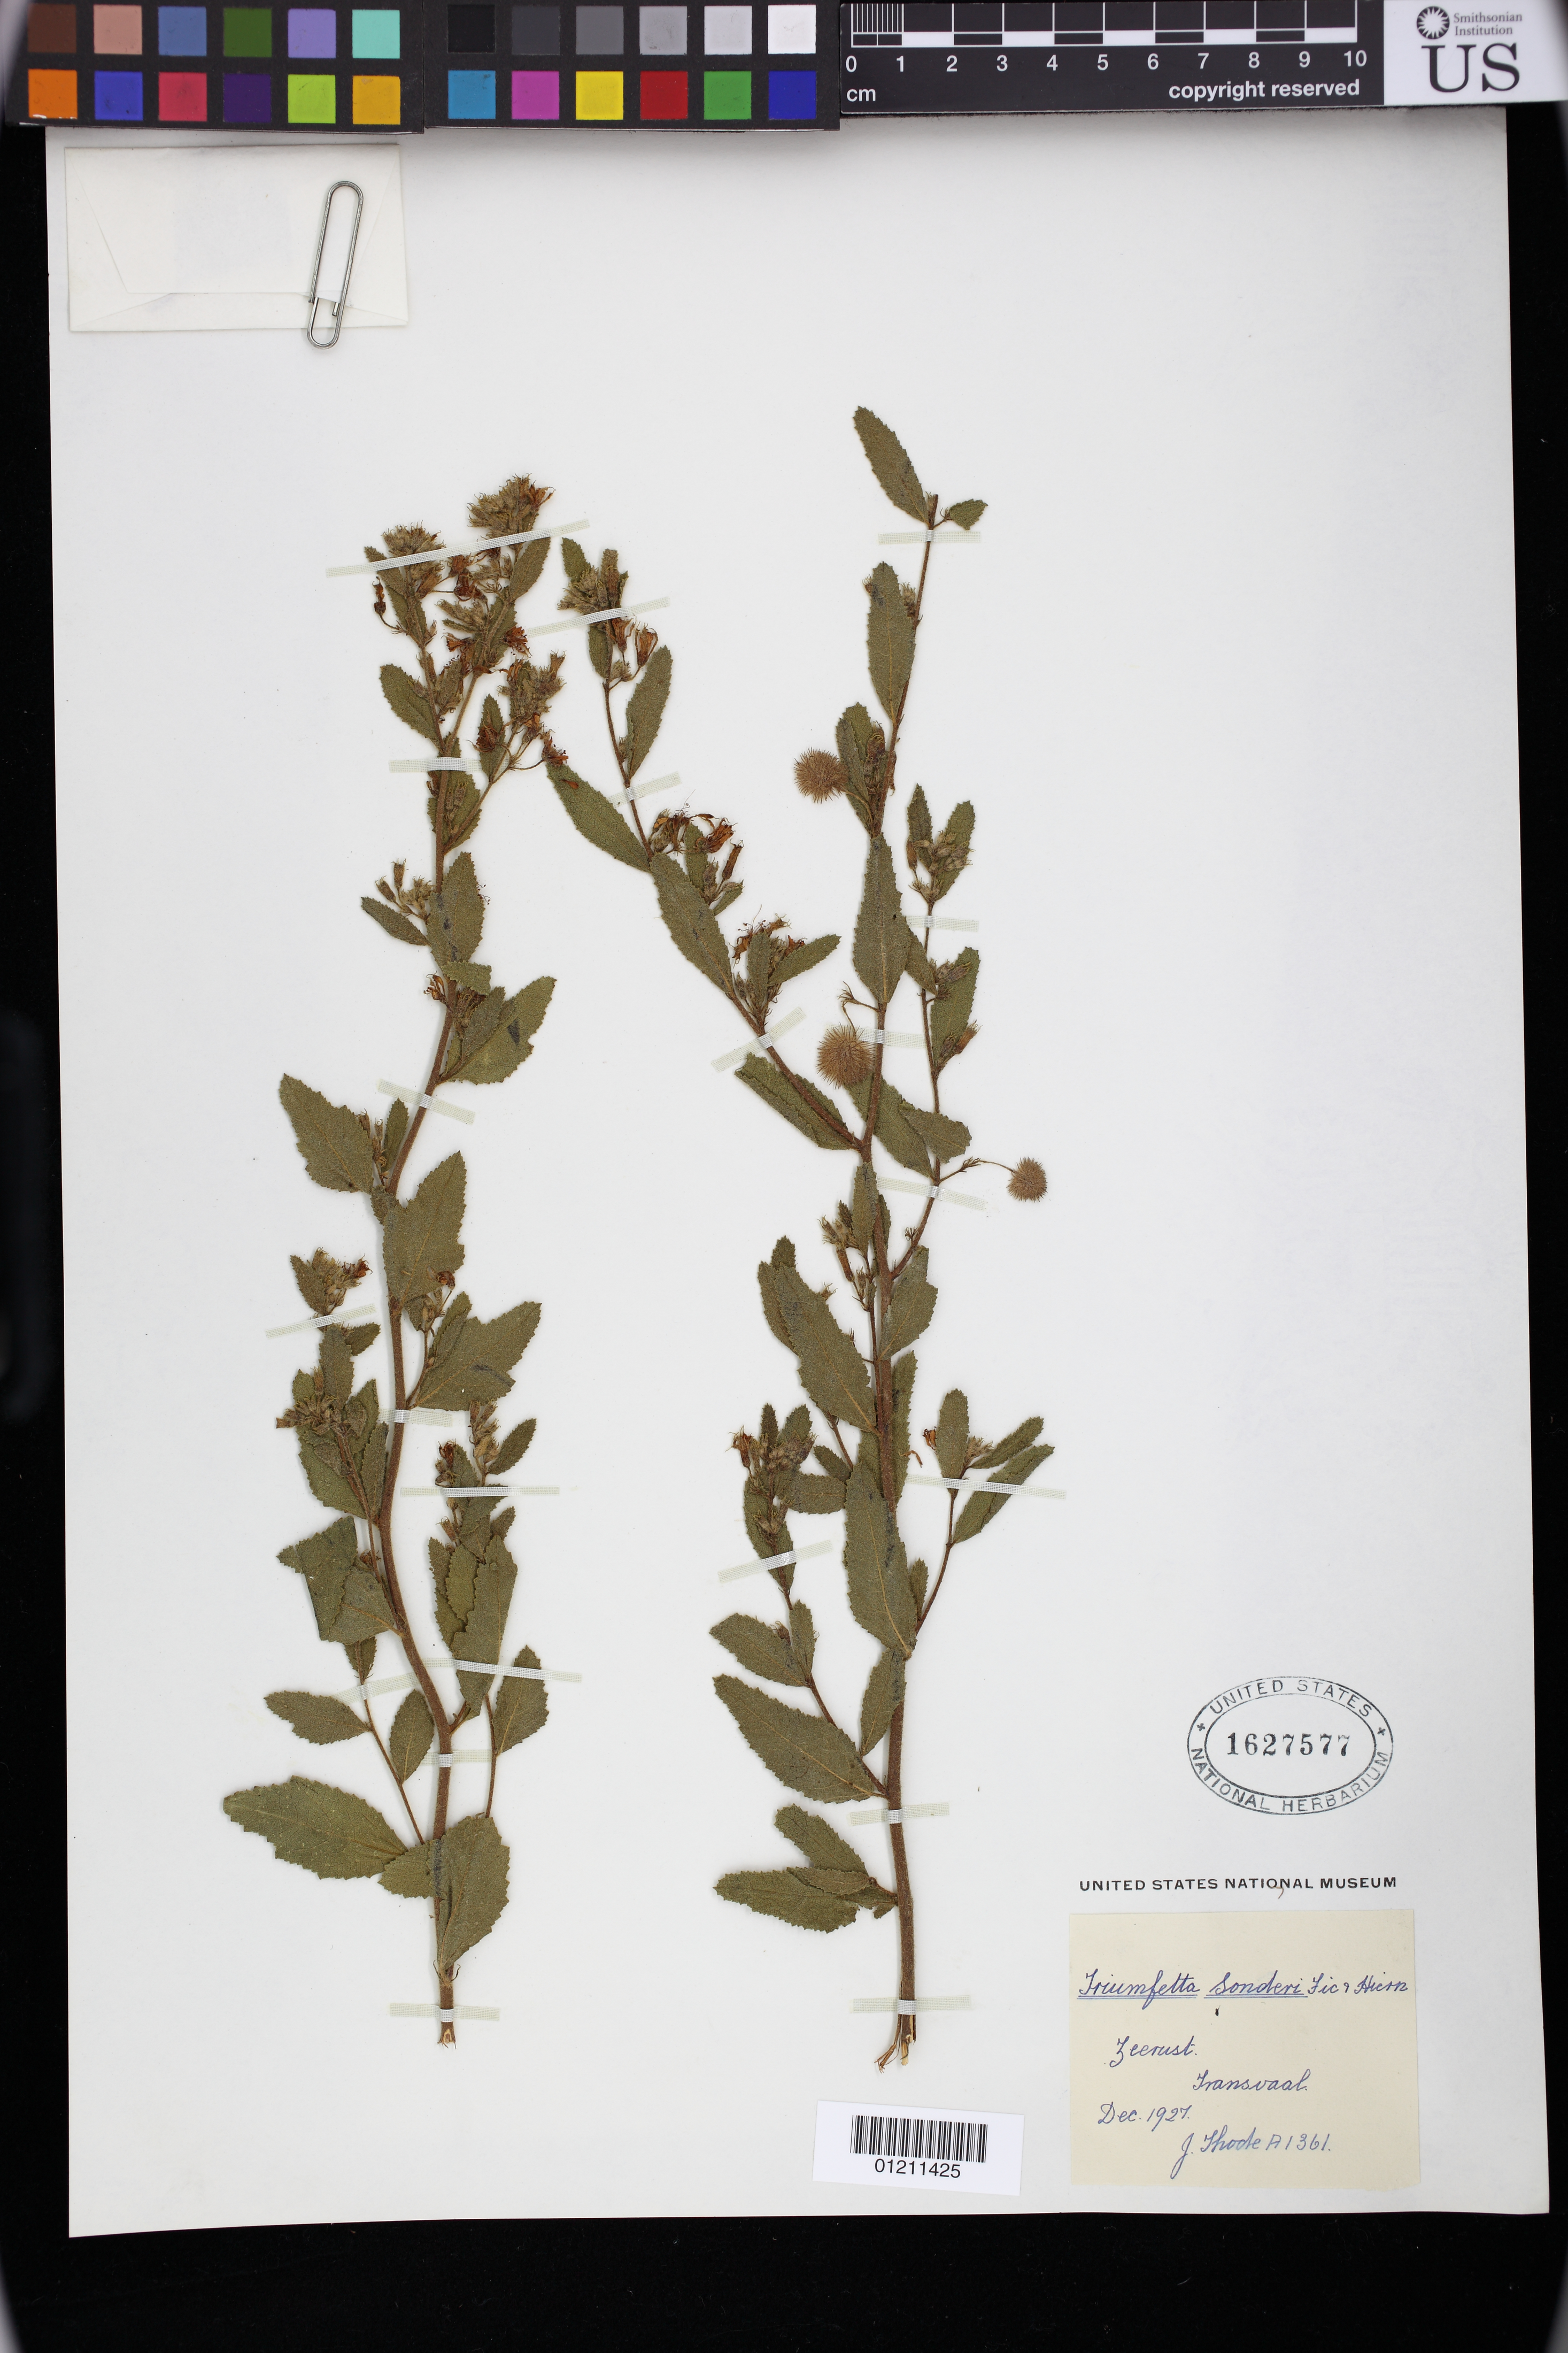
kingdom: Plantae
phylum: Tracheophyta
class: Magnoliopsida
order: Malvales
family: Malvaceae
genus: Triumfetta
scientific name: Triumfetta sonderi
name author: Ficalho & Hiern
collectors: J. Thode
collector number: A1361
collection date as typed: Dec 1927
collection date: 1927-12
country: South Africa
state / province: North West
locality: Zeerust, Transvaal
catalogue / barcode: US 1627577